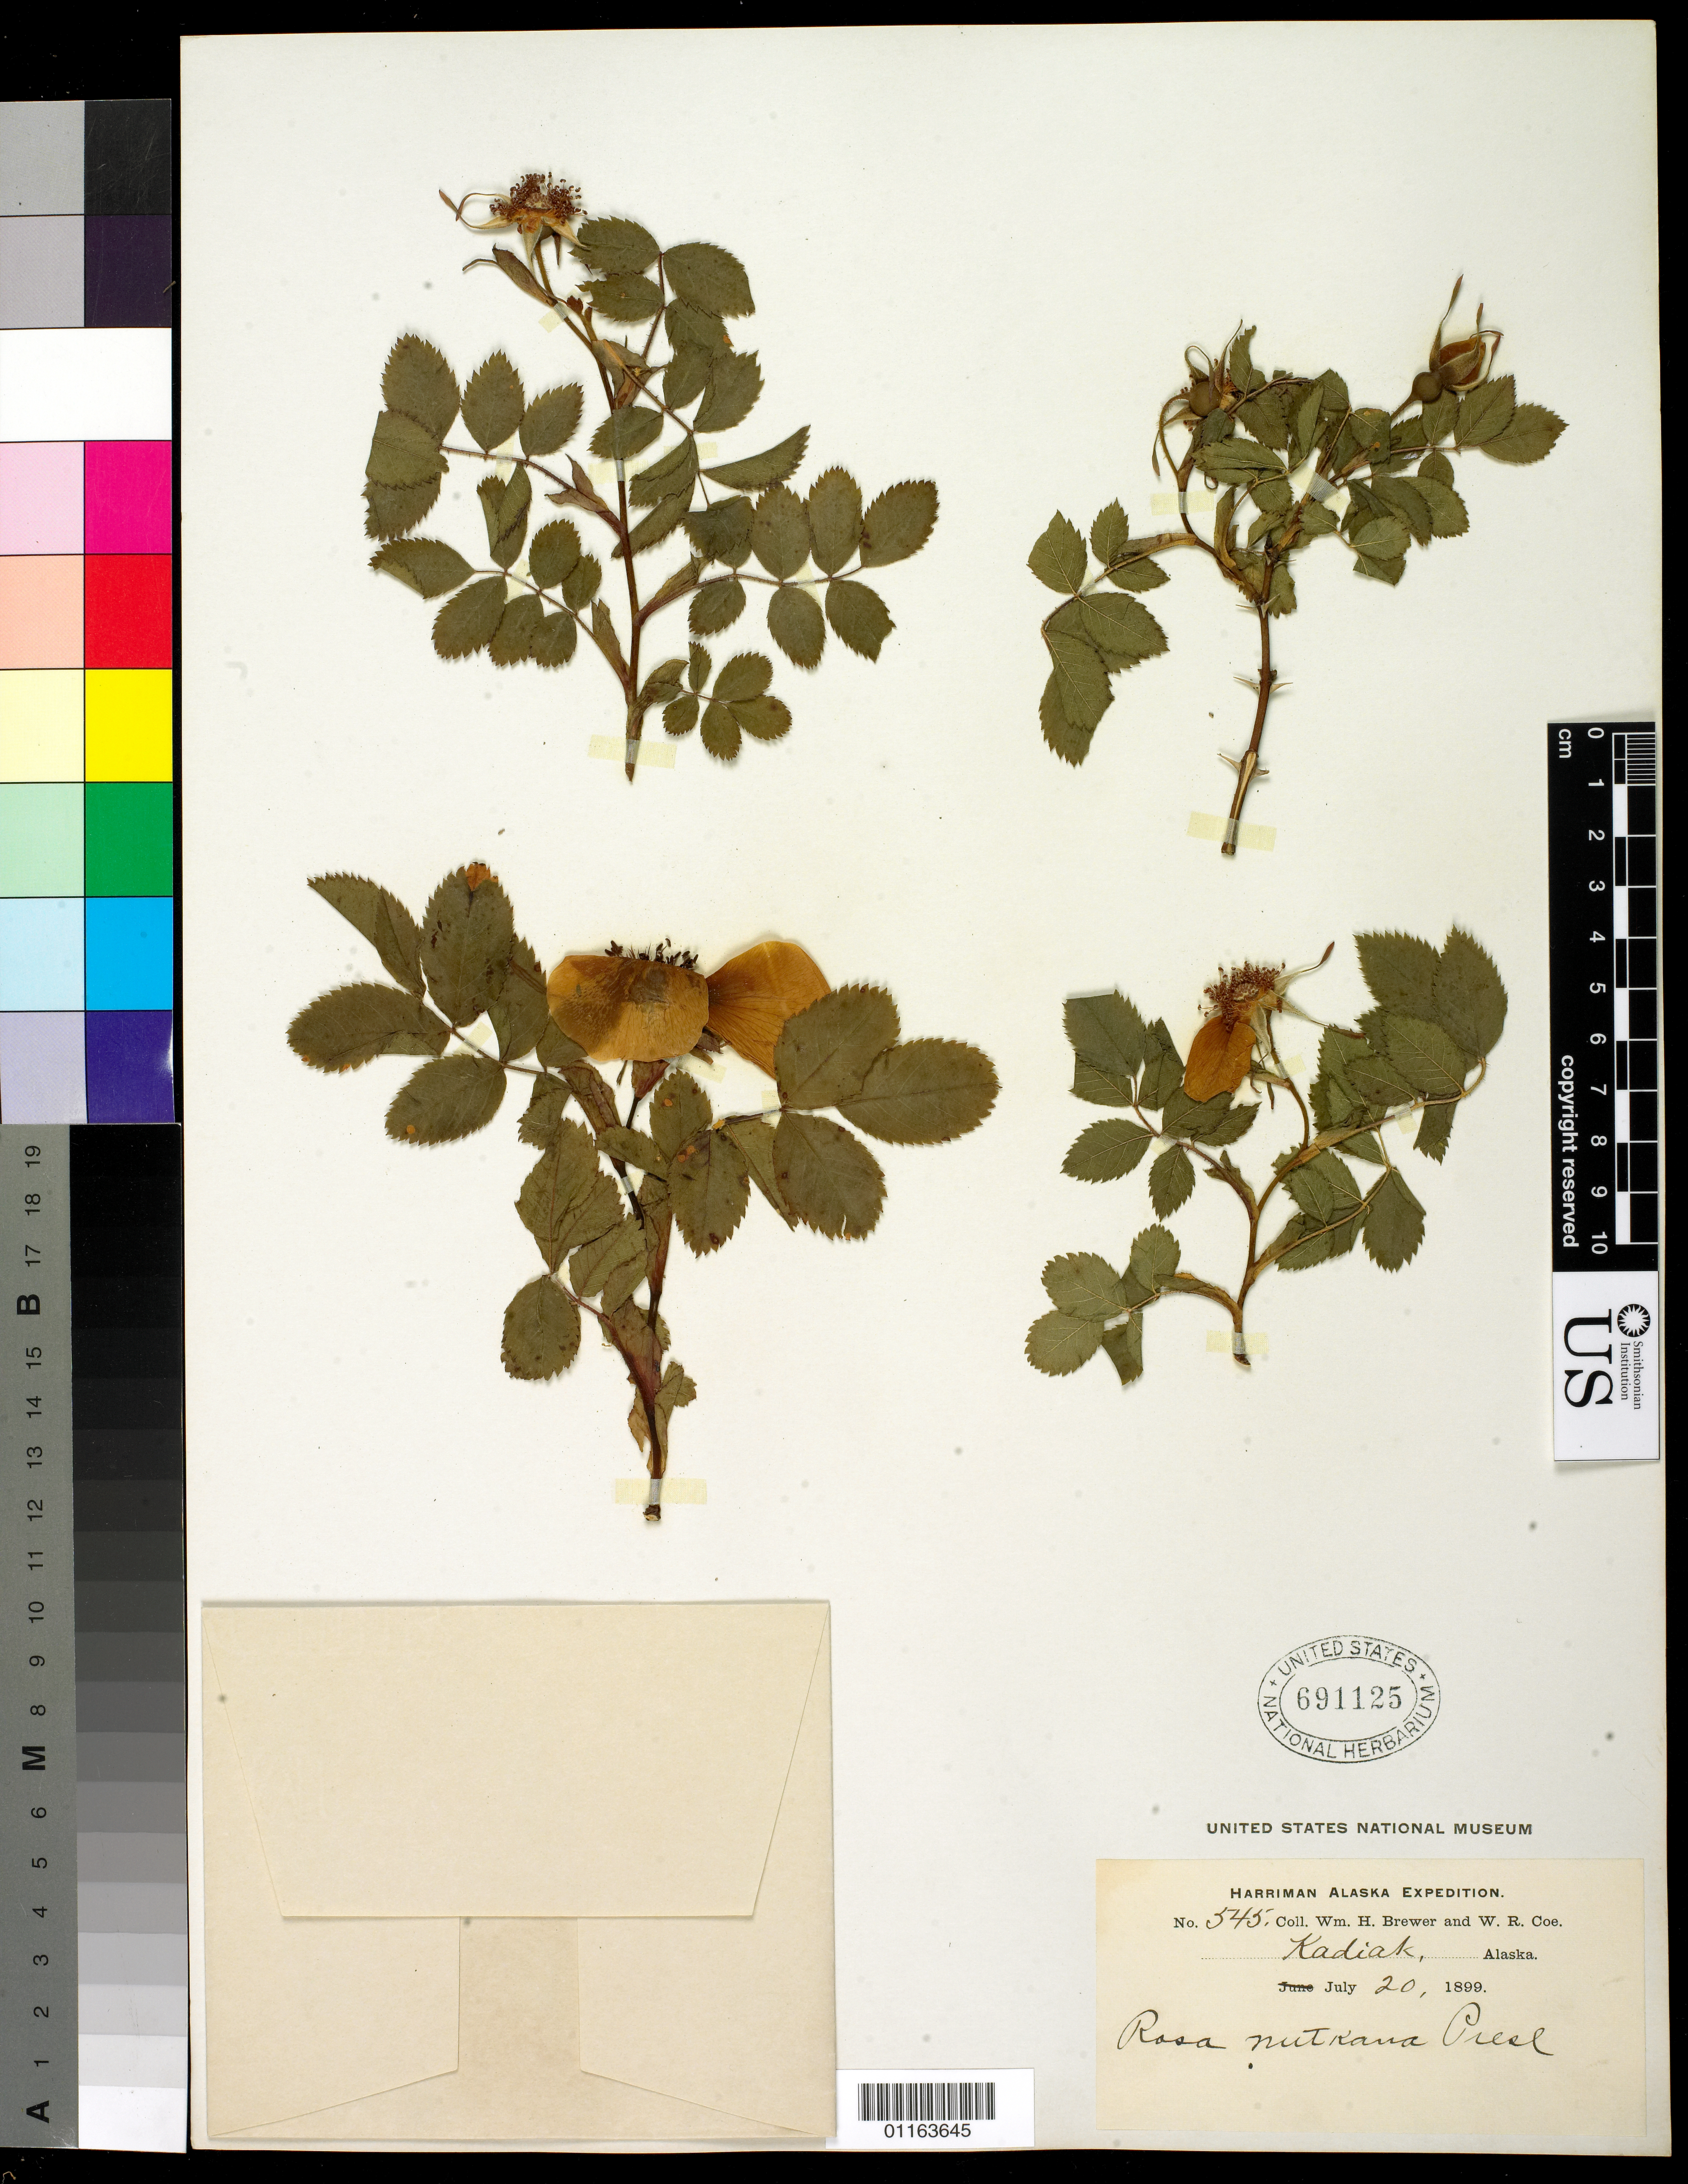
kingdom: Plantae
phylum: Tracheophyta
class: Magnoliopsida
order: Rosales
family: Rosaceae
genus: Rosa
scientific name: Rosa nutkana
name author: C. Presl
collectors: W. H. Brewer & W. Coe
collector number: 545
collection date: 1899-07-20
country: United States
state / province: Alaska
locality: Kadiak.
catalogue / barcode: US 691125